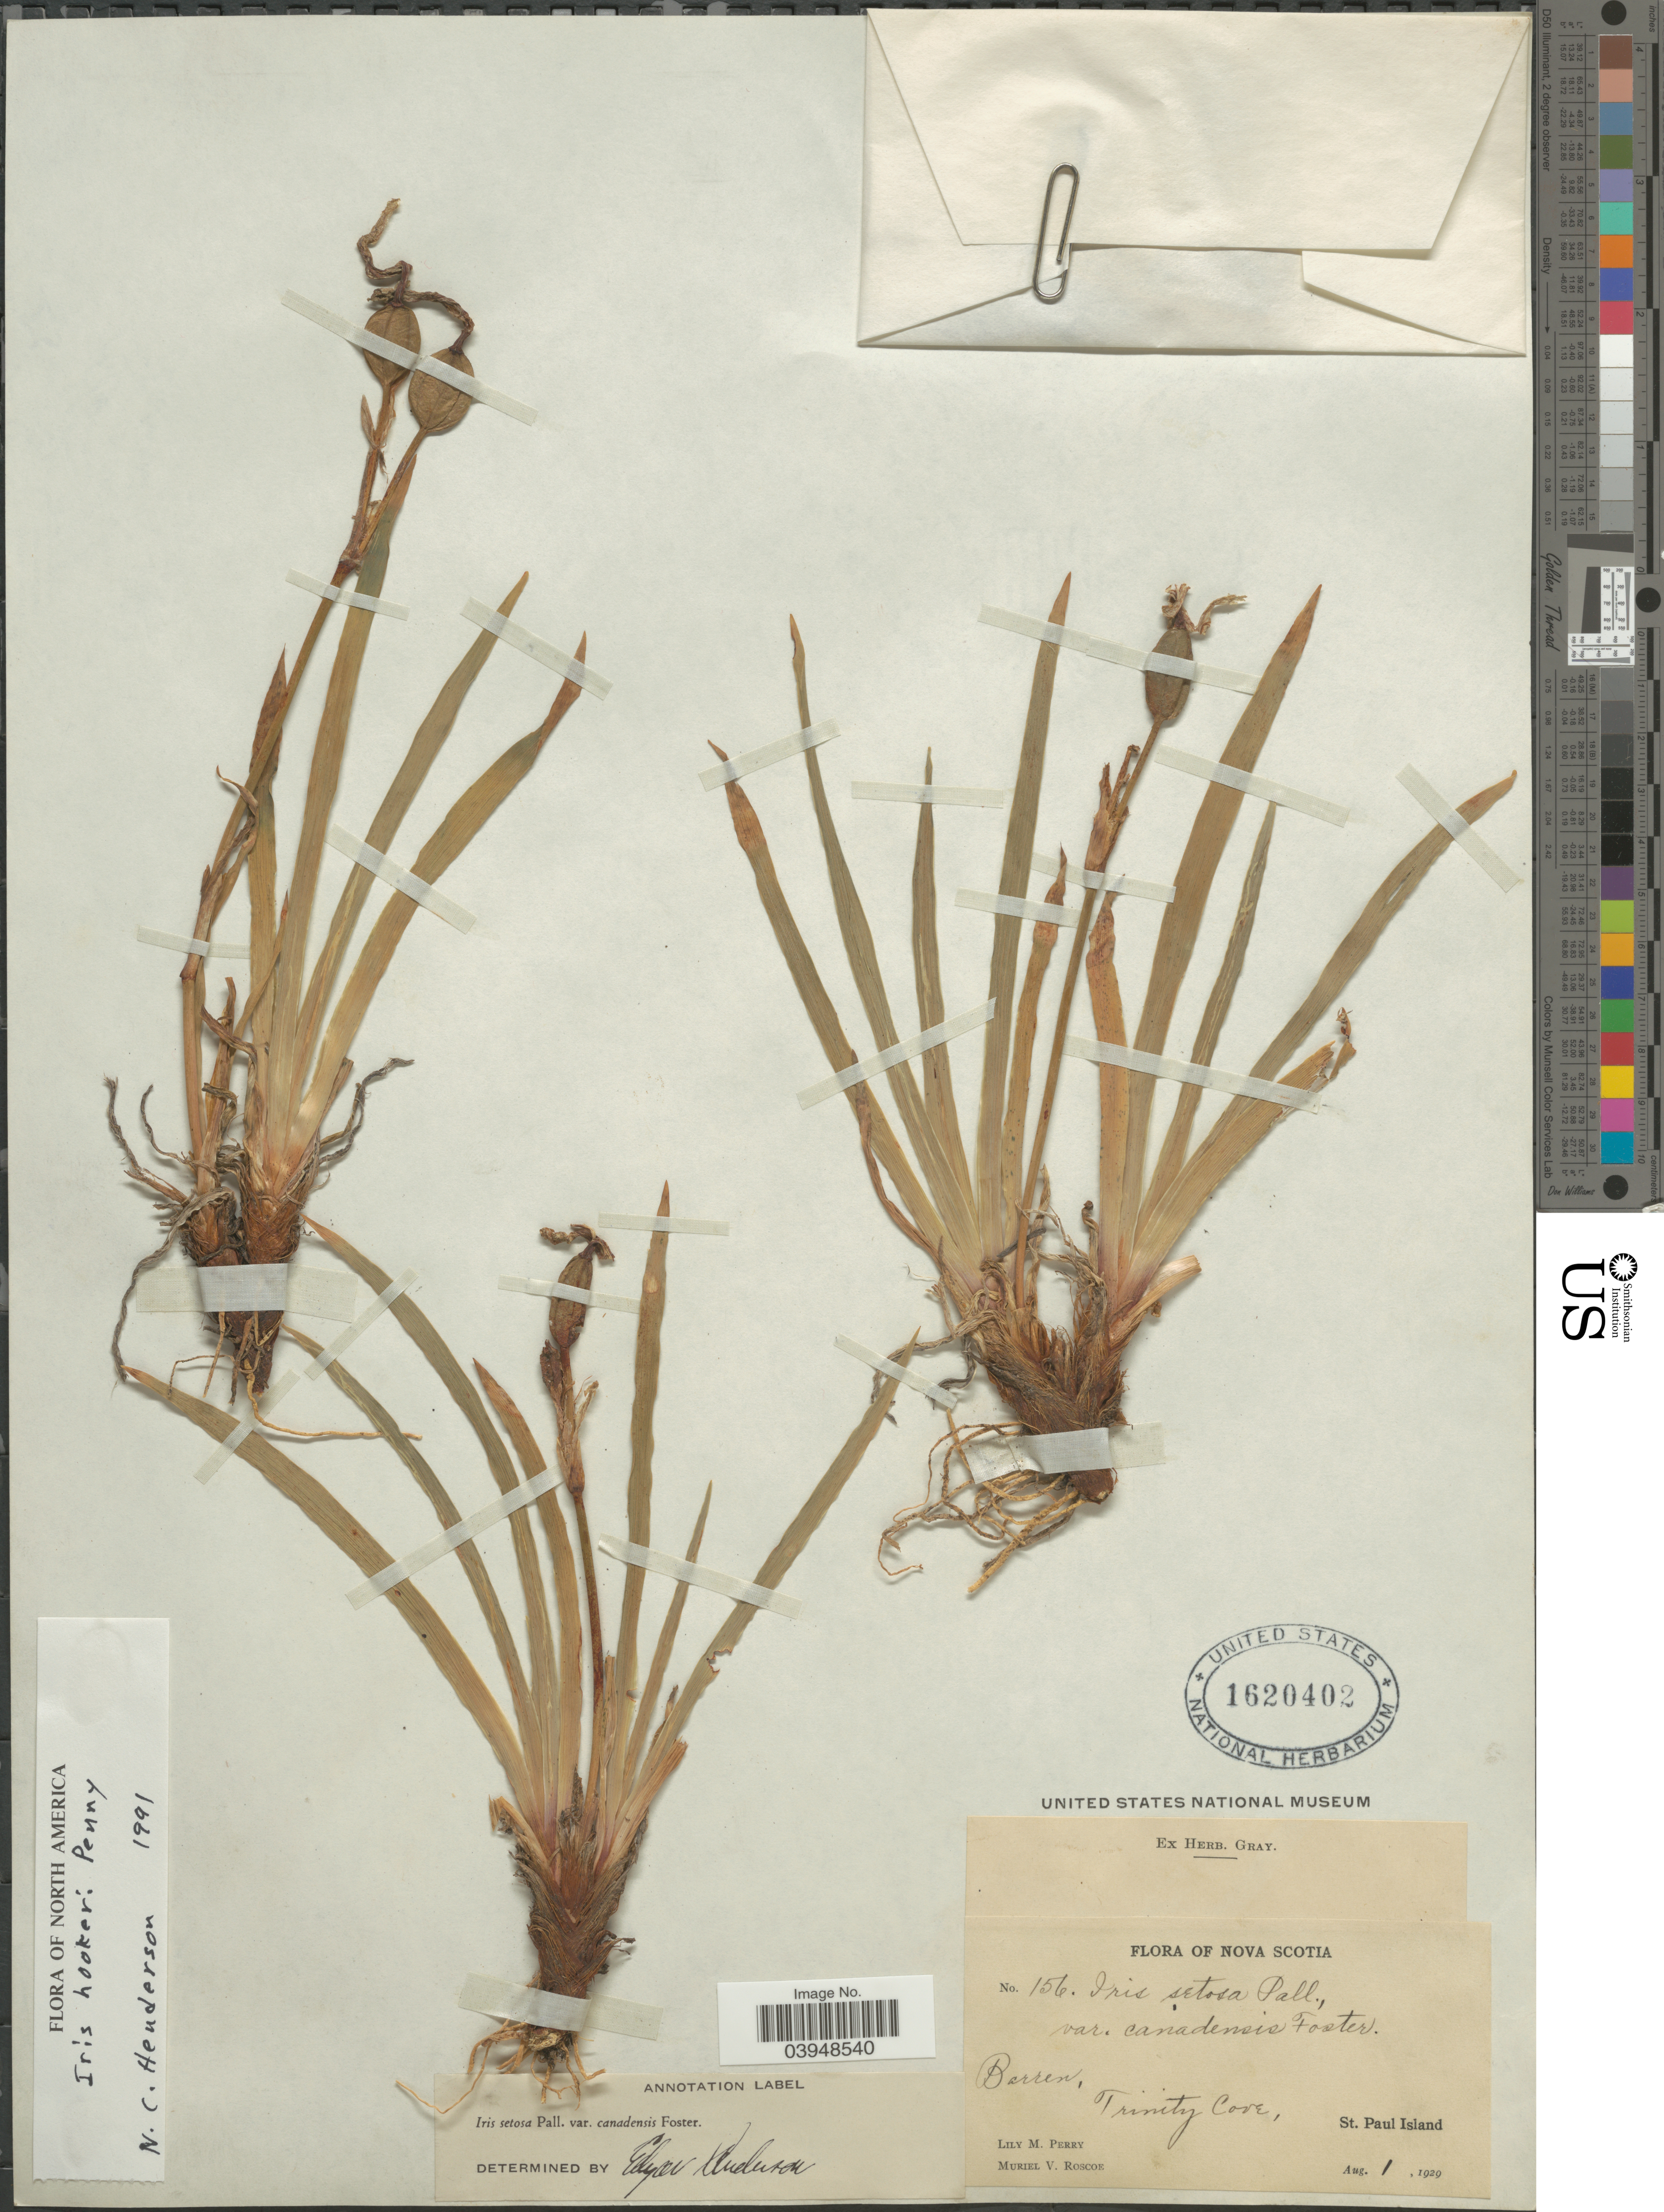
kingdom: Plantae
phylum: Tracheophyta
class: Liliopsida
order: Asparagales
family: Iridaceae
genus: Iris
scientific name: Iris hookeri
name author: Penny ex G. Don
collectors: L. M. Perry & M. Roscoe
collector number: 156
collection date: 1929-08-01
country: Canada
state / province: Nova Scotia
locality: Barren, Trinity Cove, St. Paul Island.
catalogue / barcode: US 1620402